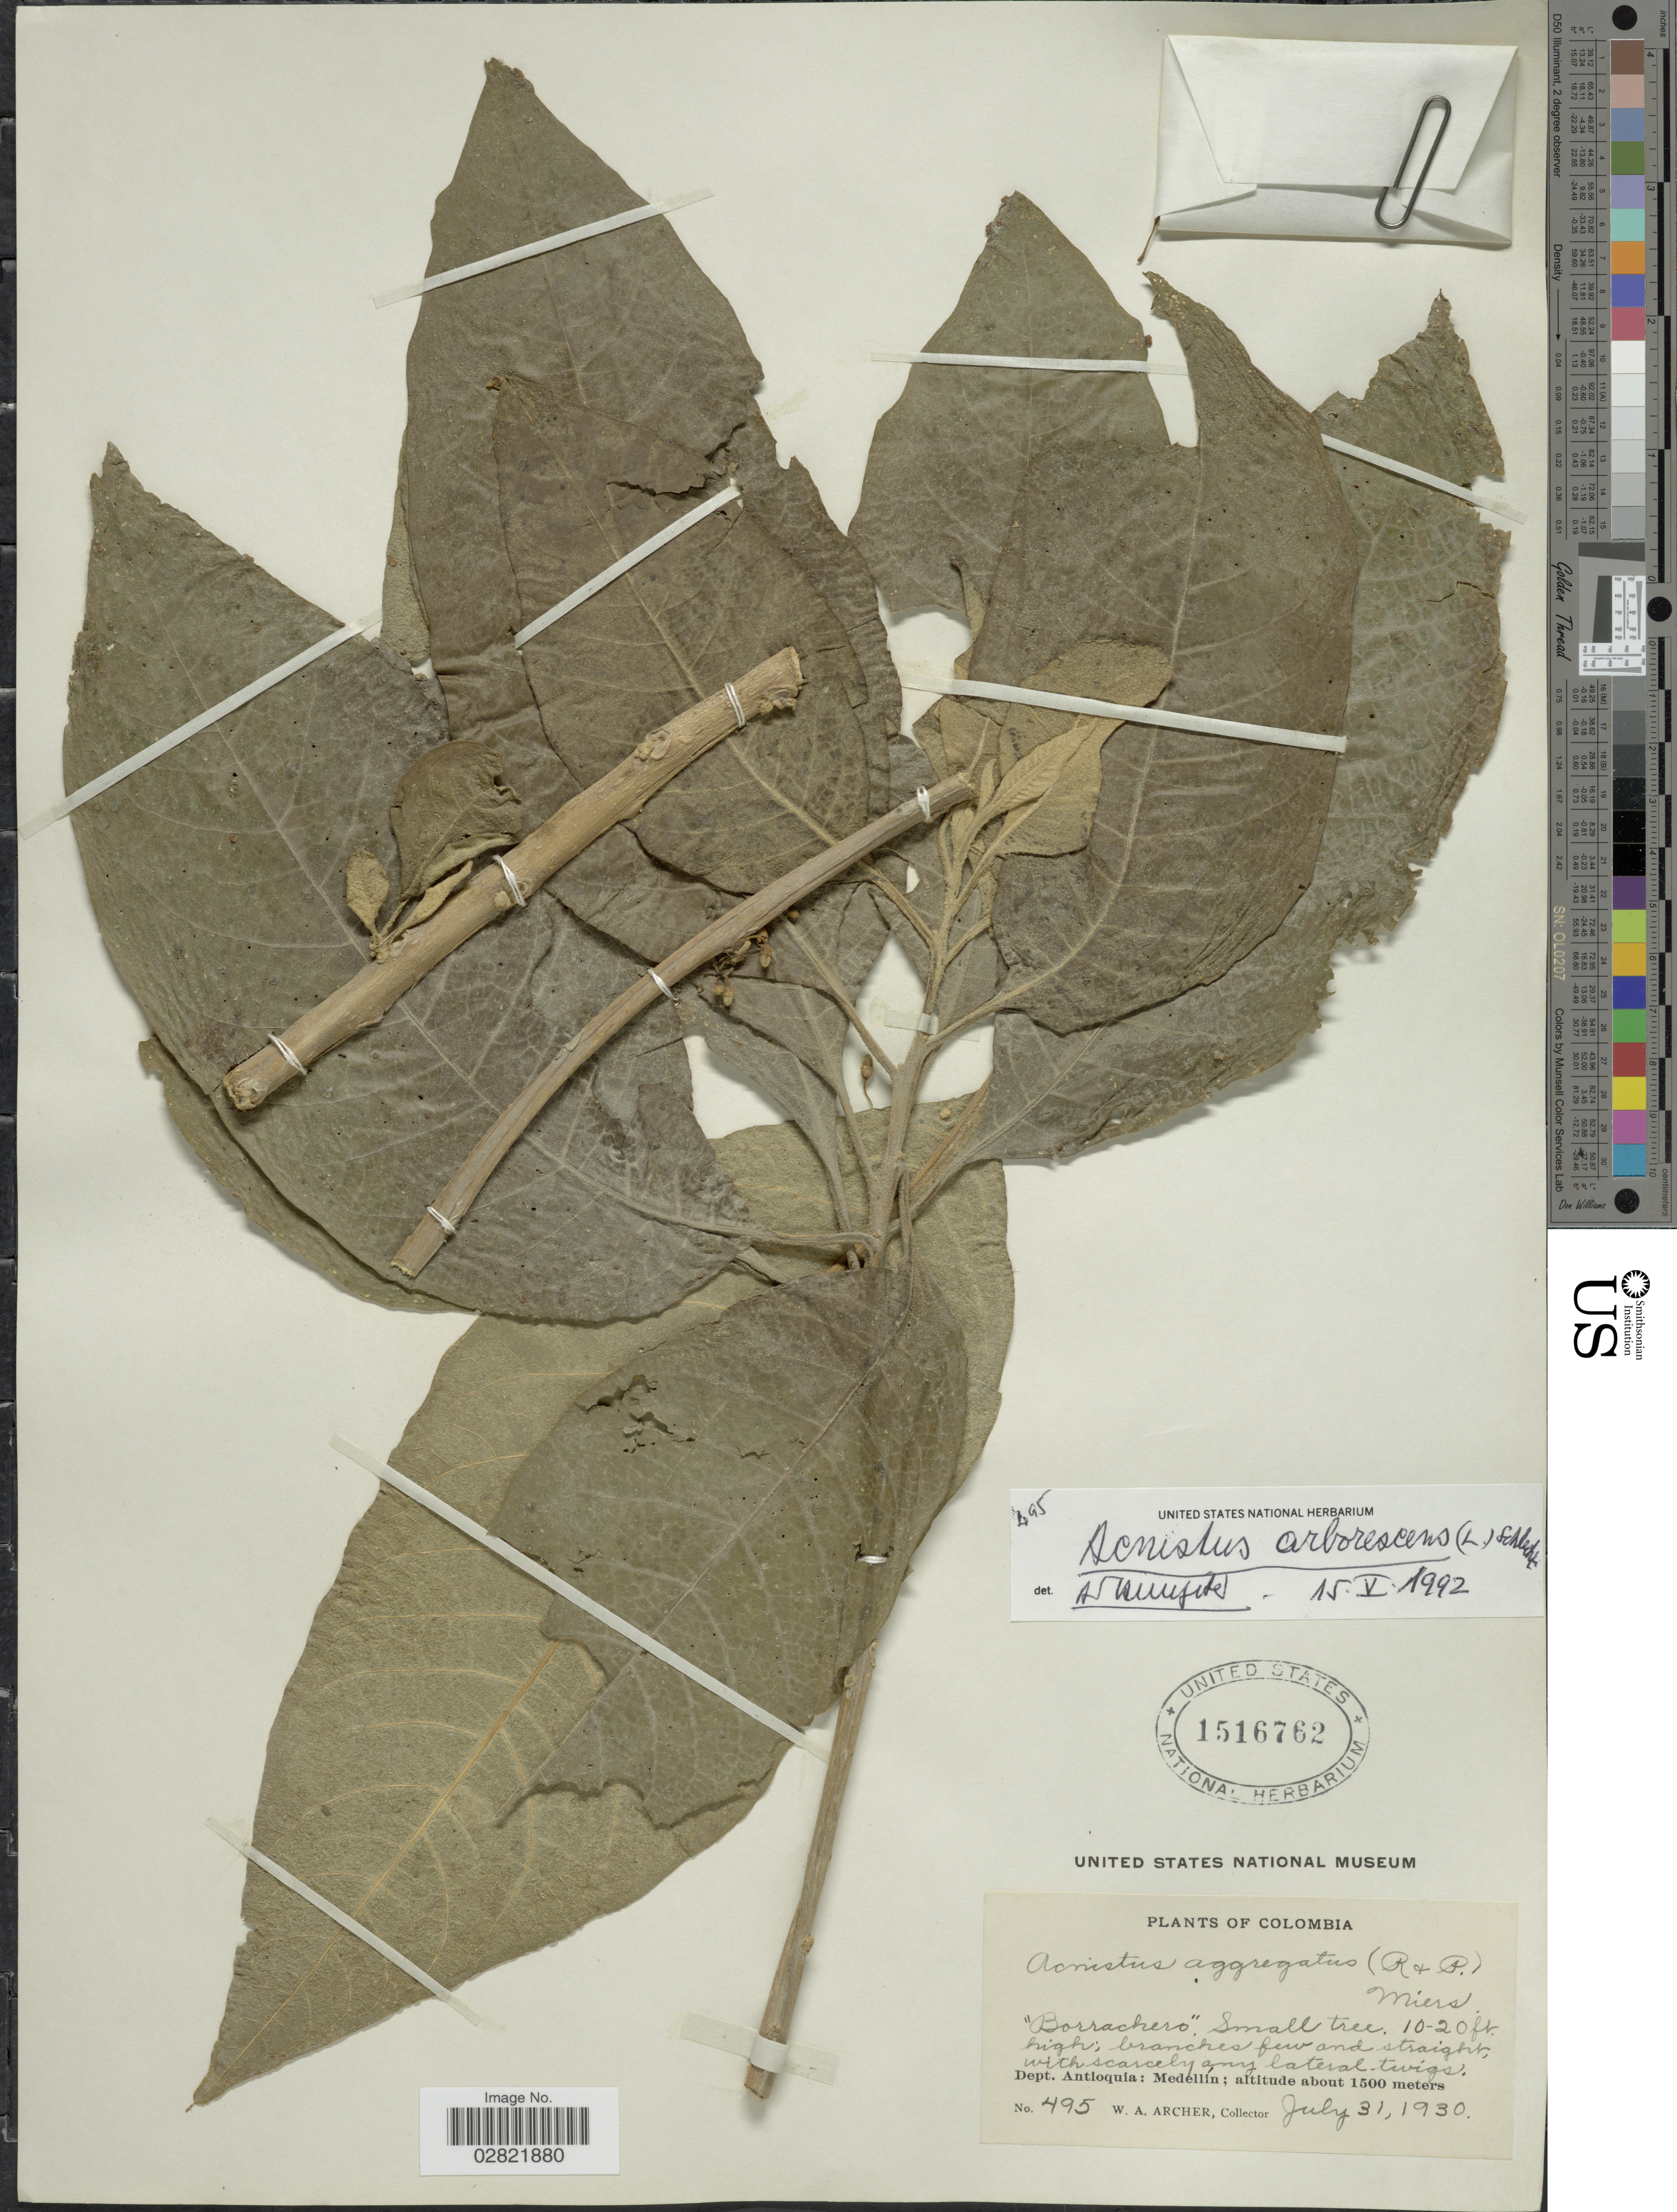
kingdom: Plantae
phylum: Tracheophyta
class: Magnoliopsida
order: Solanales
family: Solanaceae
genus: Acnistus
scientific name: Acnistus arborescens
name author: (L.) Schltdl.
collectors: W. A. Archer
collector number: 495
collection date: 1930-07-31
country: Colombia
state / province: Antioquia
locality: Dept. Antioquia: Medellin.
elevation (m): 1500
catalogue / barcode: US 1516762